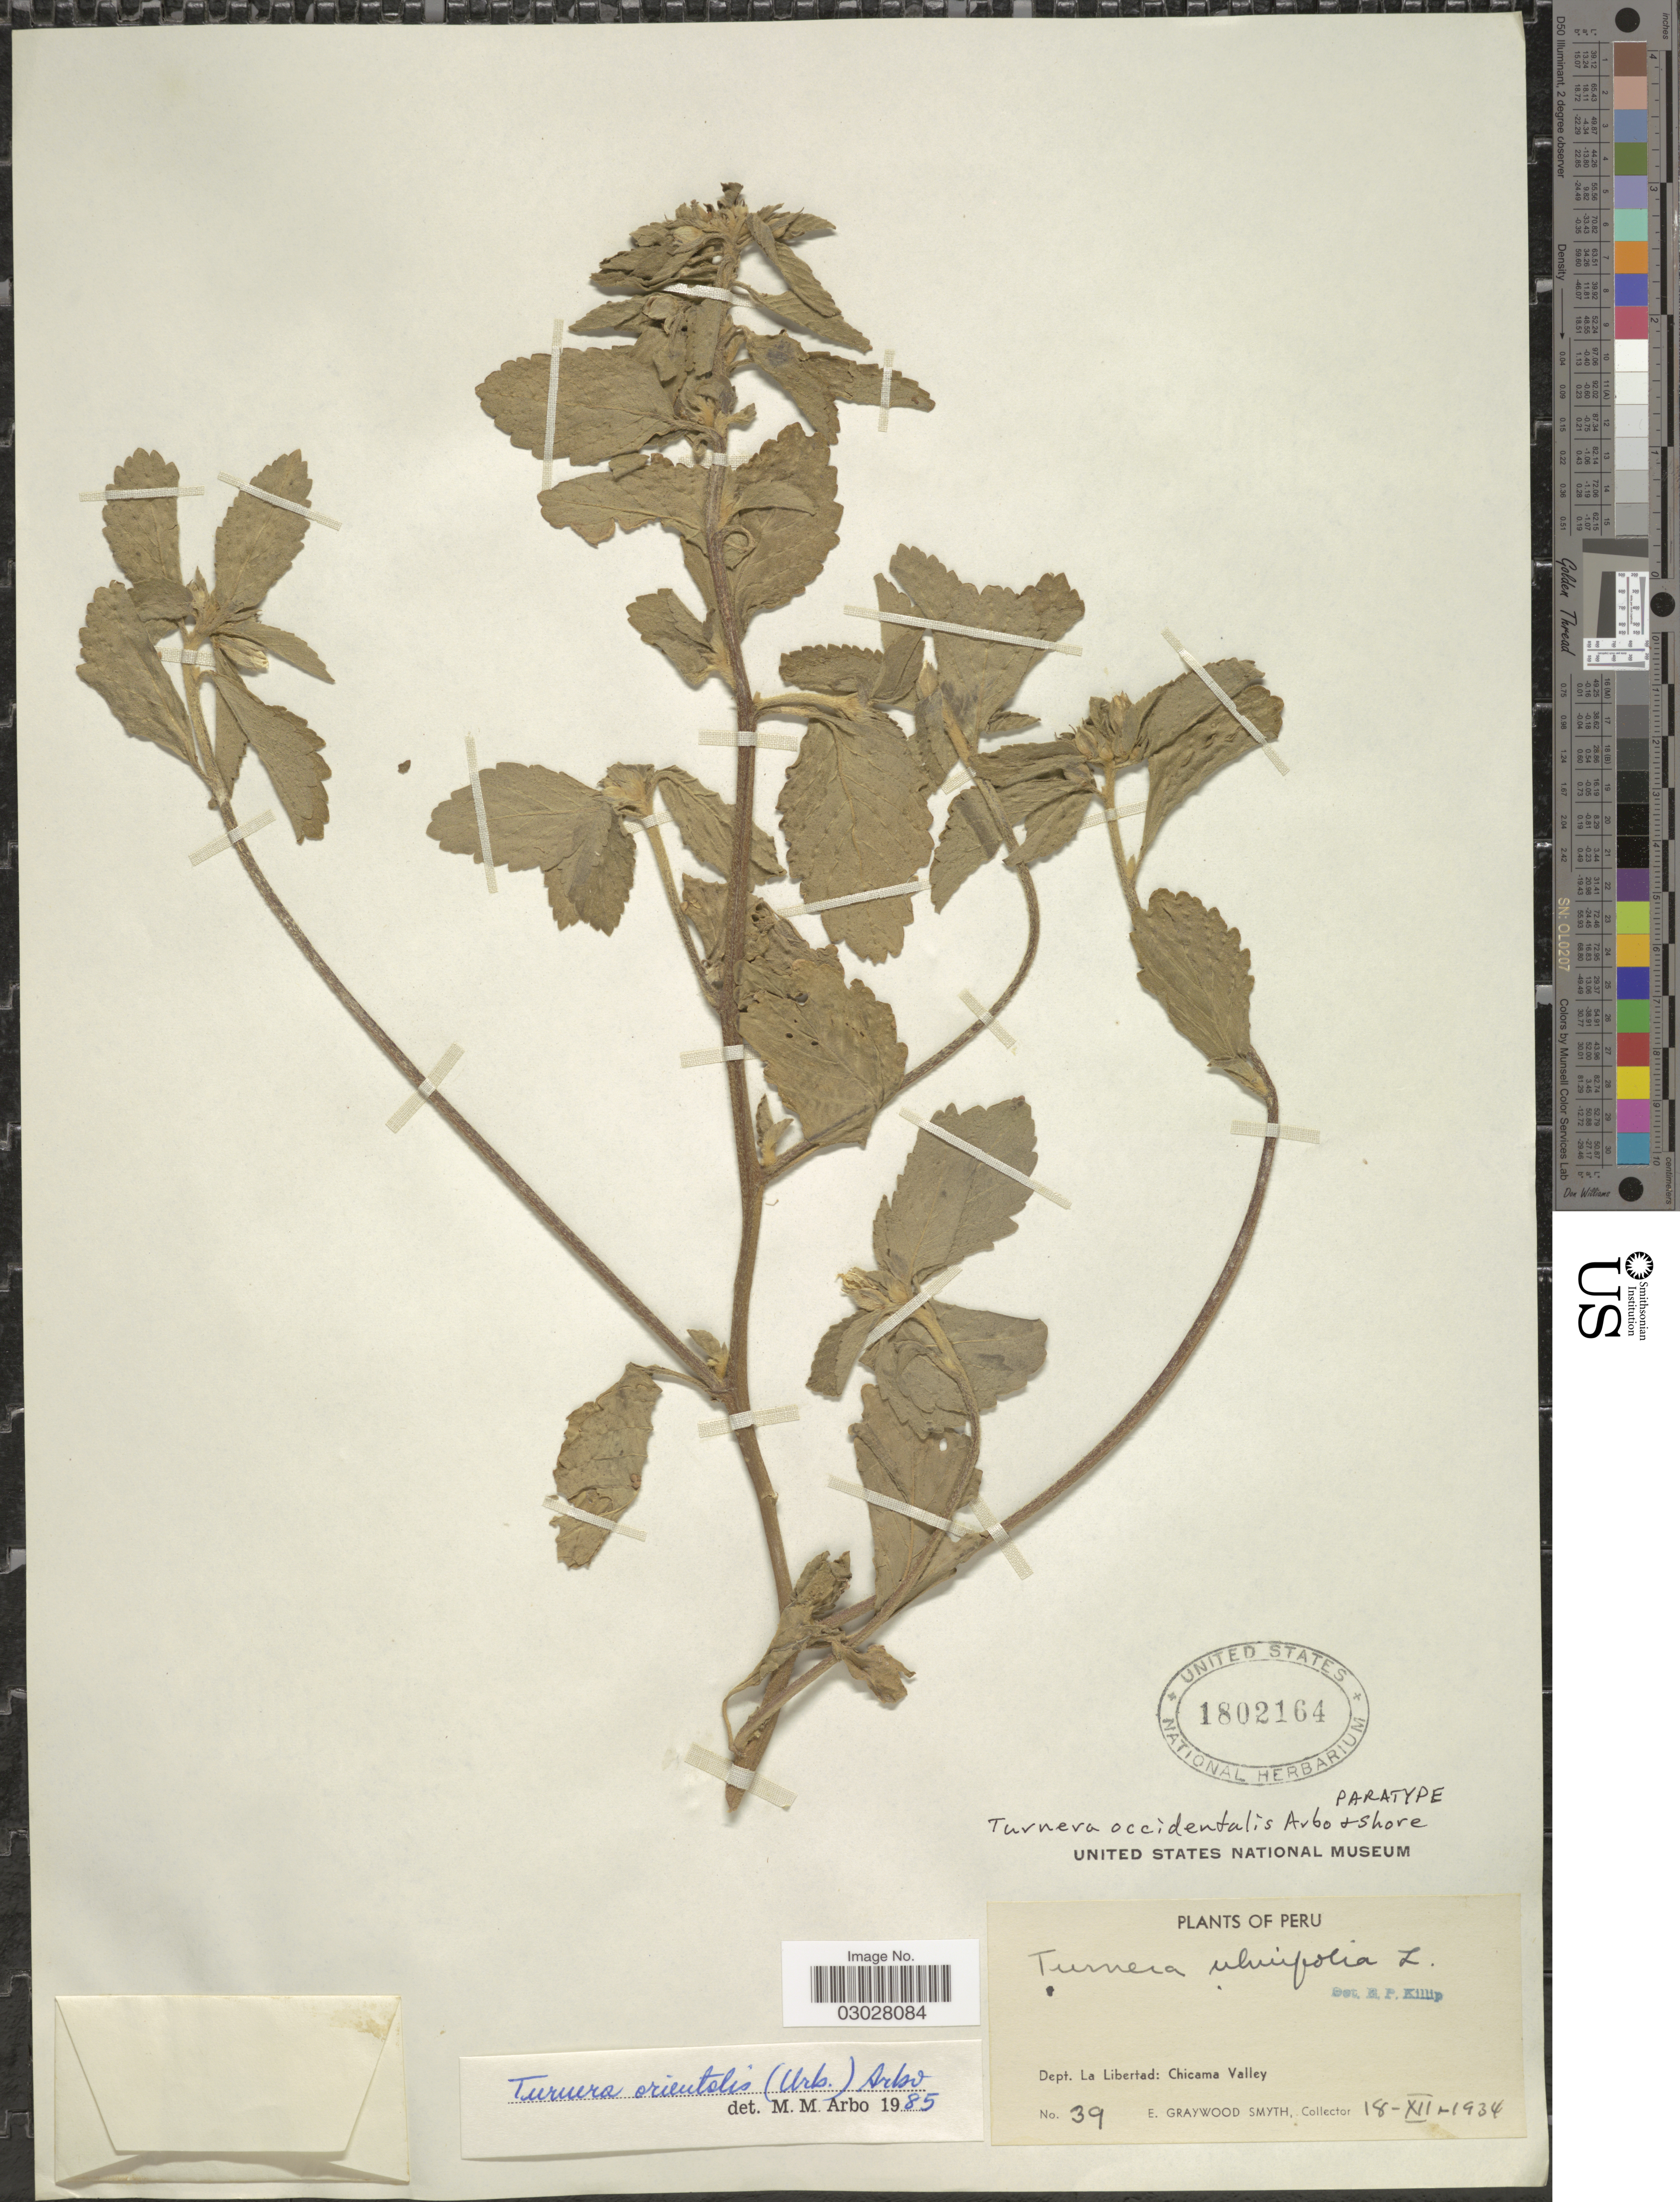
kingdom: Plantae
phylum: Tracheophyta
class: Magnoliopsida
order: Malpighiales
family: Turneraceae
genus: Turnera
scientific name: Turnera occidentalis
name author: Arbo & Shore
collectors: E. G. Smyth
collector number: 39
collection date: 1934-12-18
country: Peru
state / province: La Libertad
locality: Dept. La Libertad: Chicama Valley.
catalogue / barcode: US 1802164